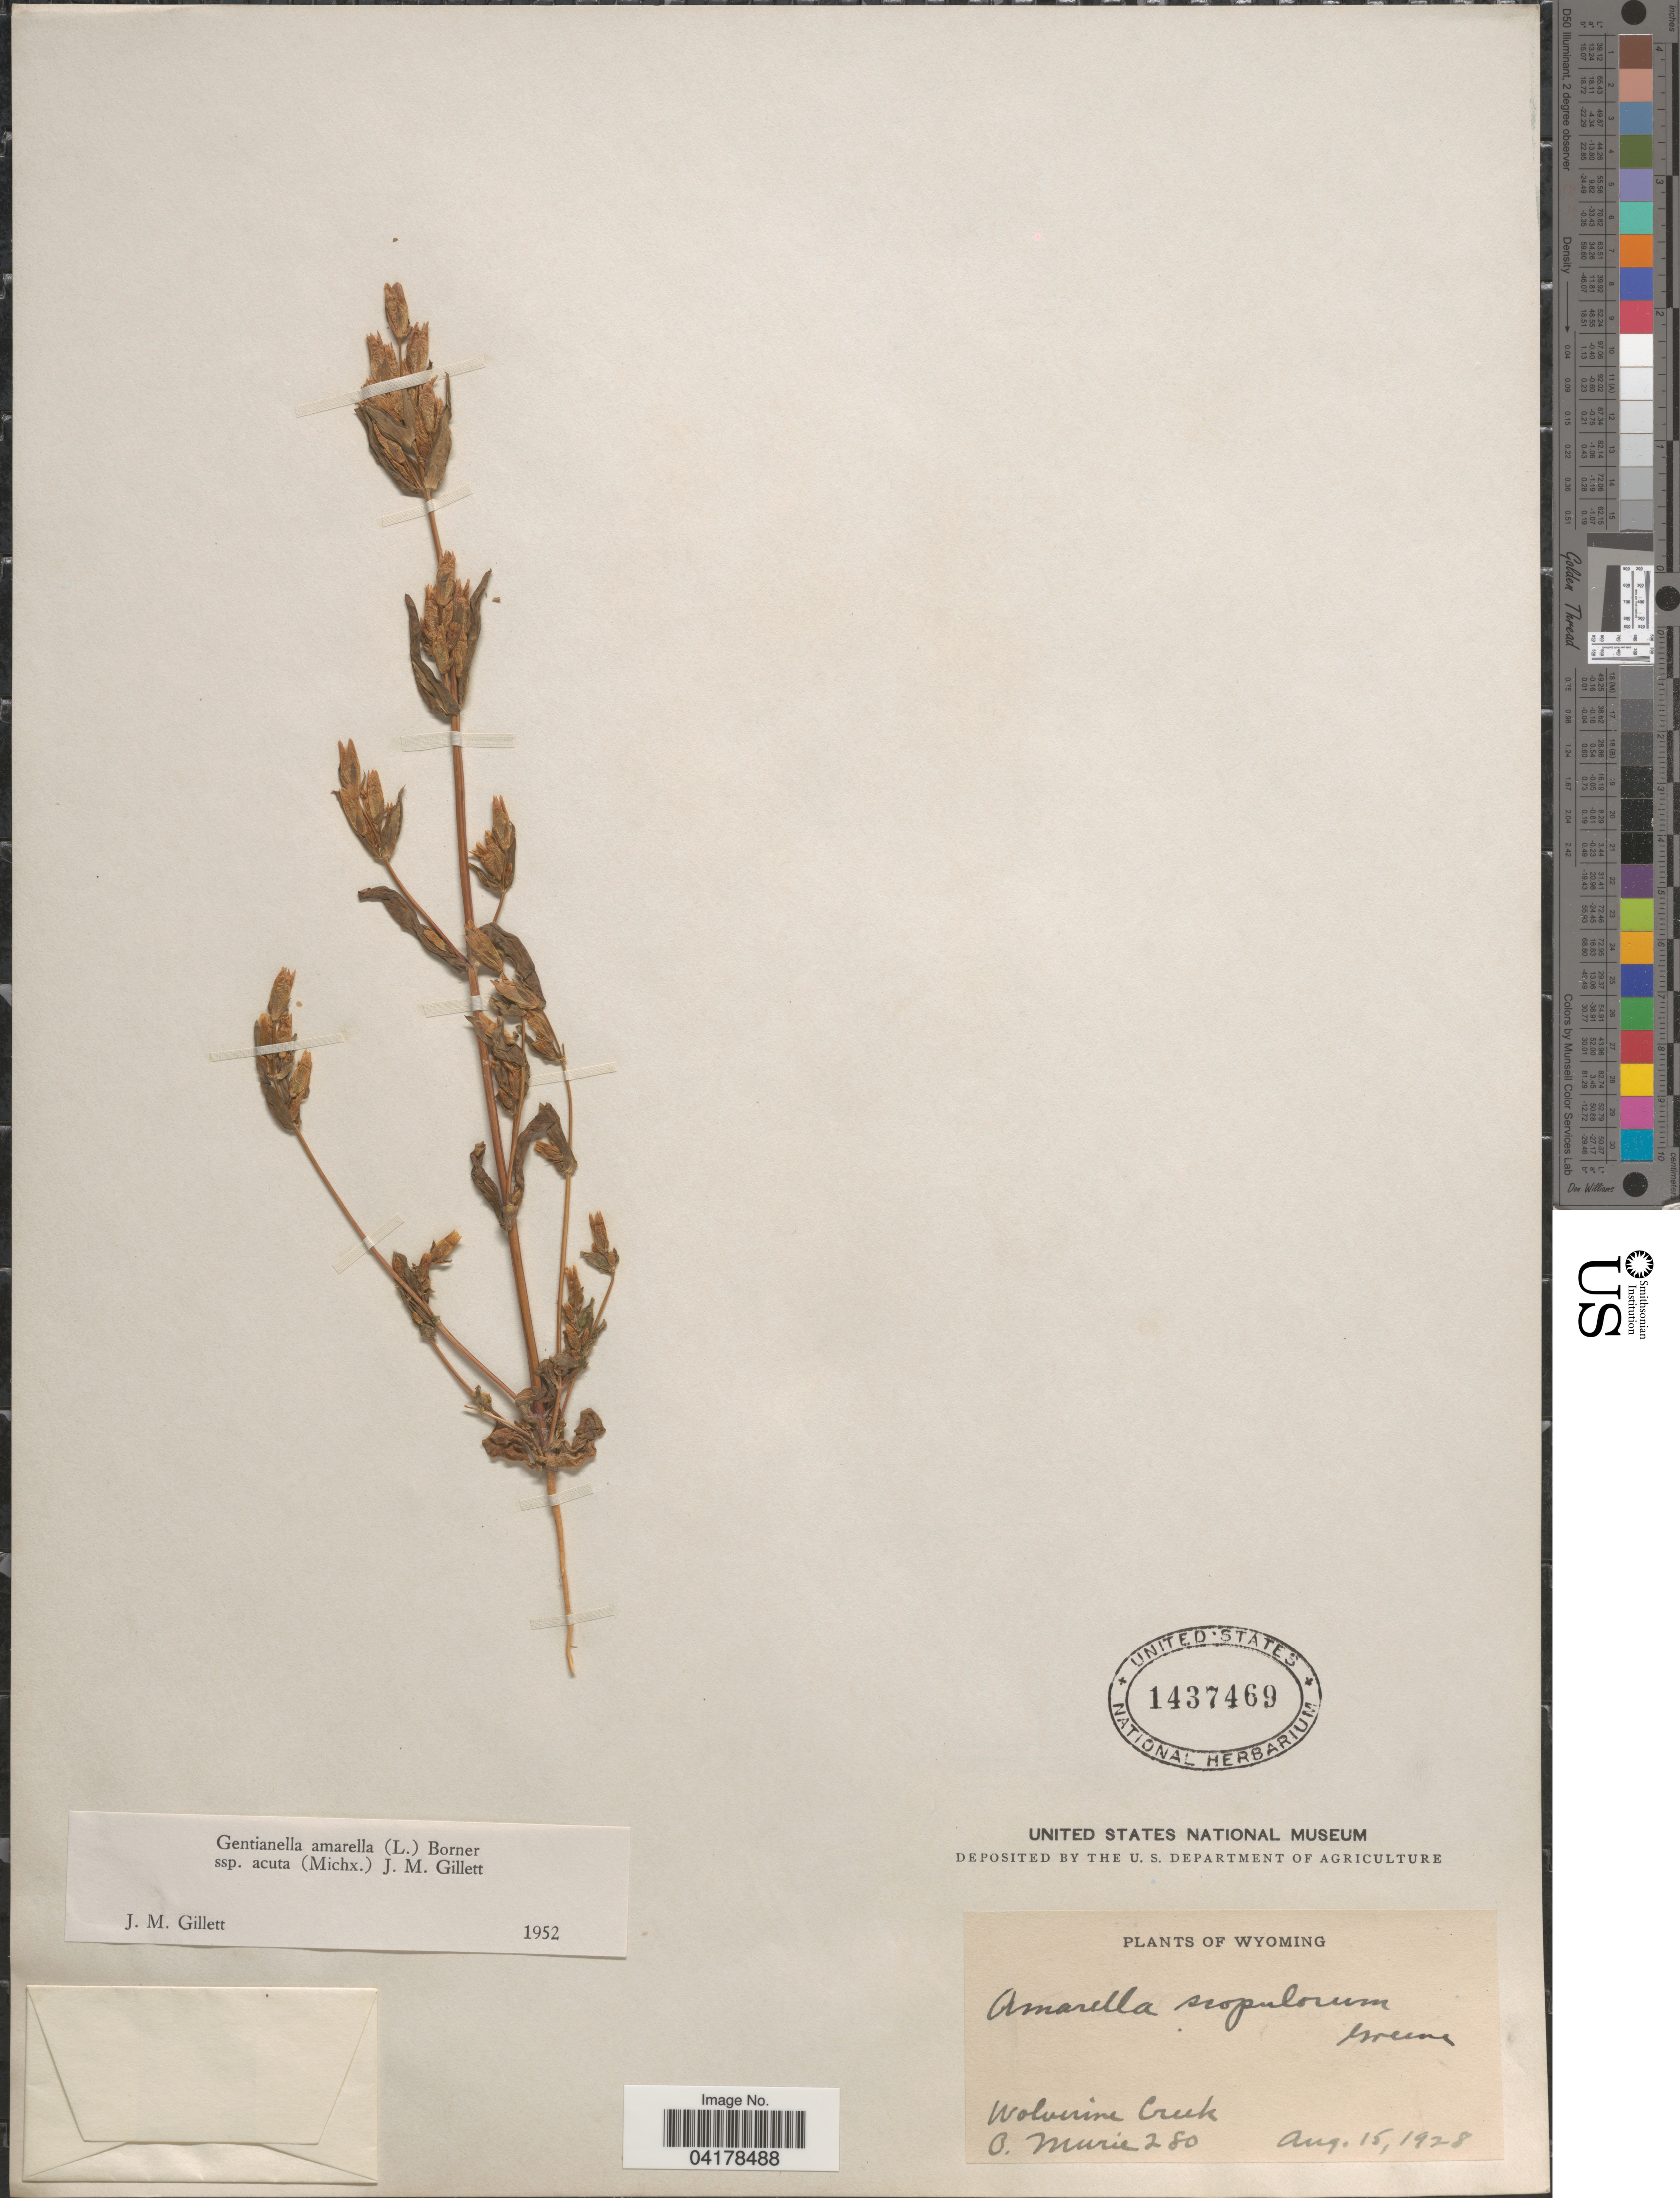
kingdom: Plantae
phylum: Tracheophyta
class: Magnoliopsida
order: Gentianales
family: Gentianaceae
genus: Gentianella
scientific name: Gentianella amarella subsp. acuta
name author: (Michx.) J.M. Gillett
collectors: O. Murie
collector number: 280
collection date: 1928-08-15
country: United States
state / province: Wyoming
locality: Wolverine Creek.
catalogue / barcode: US 1437469